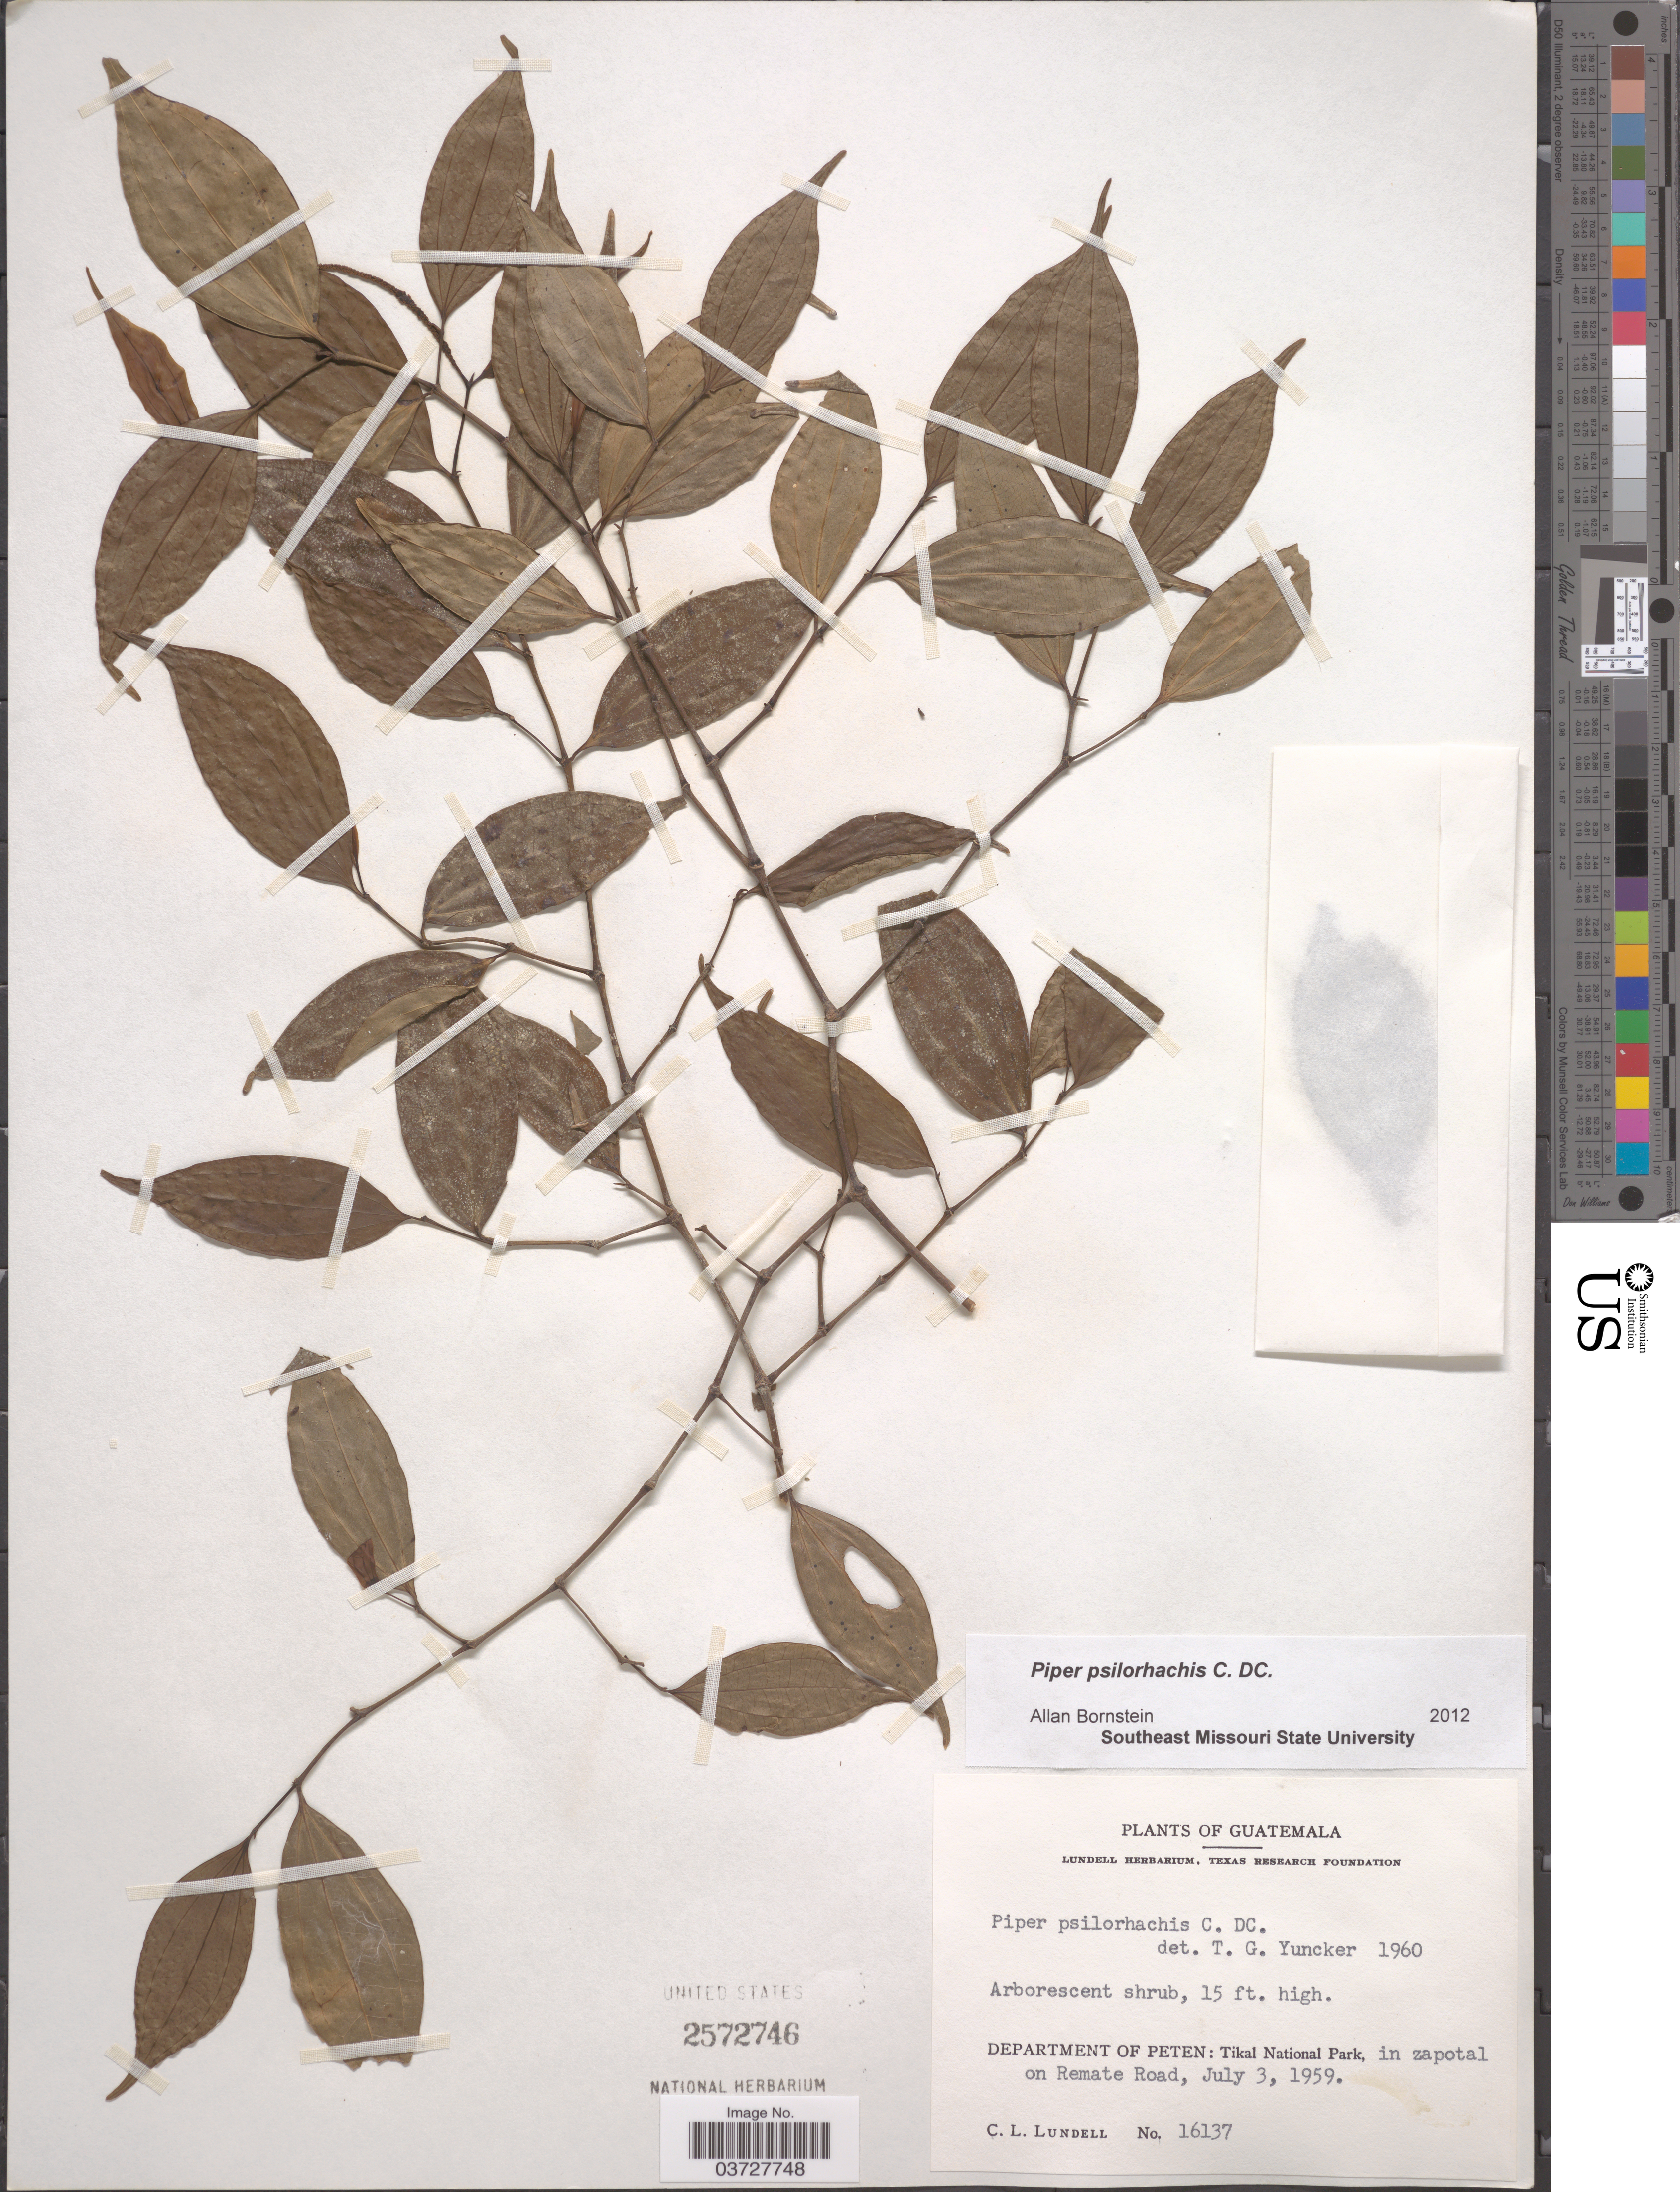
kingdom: Plantae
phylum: Tracheophyta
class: Magnoliopsida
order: Piperales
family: Piperaceae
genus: Piper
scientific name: Piper psilorhachis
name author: C. DC.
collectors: C. L. Lundell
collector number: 16137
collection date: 1959-07-03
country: Guatemala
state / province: El Peten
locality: Department of Peten: Tikal National Park, in zapotal on Remate Road.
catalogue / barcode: US 2572746